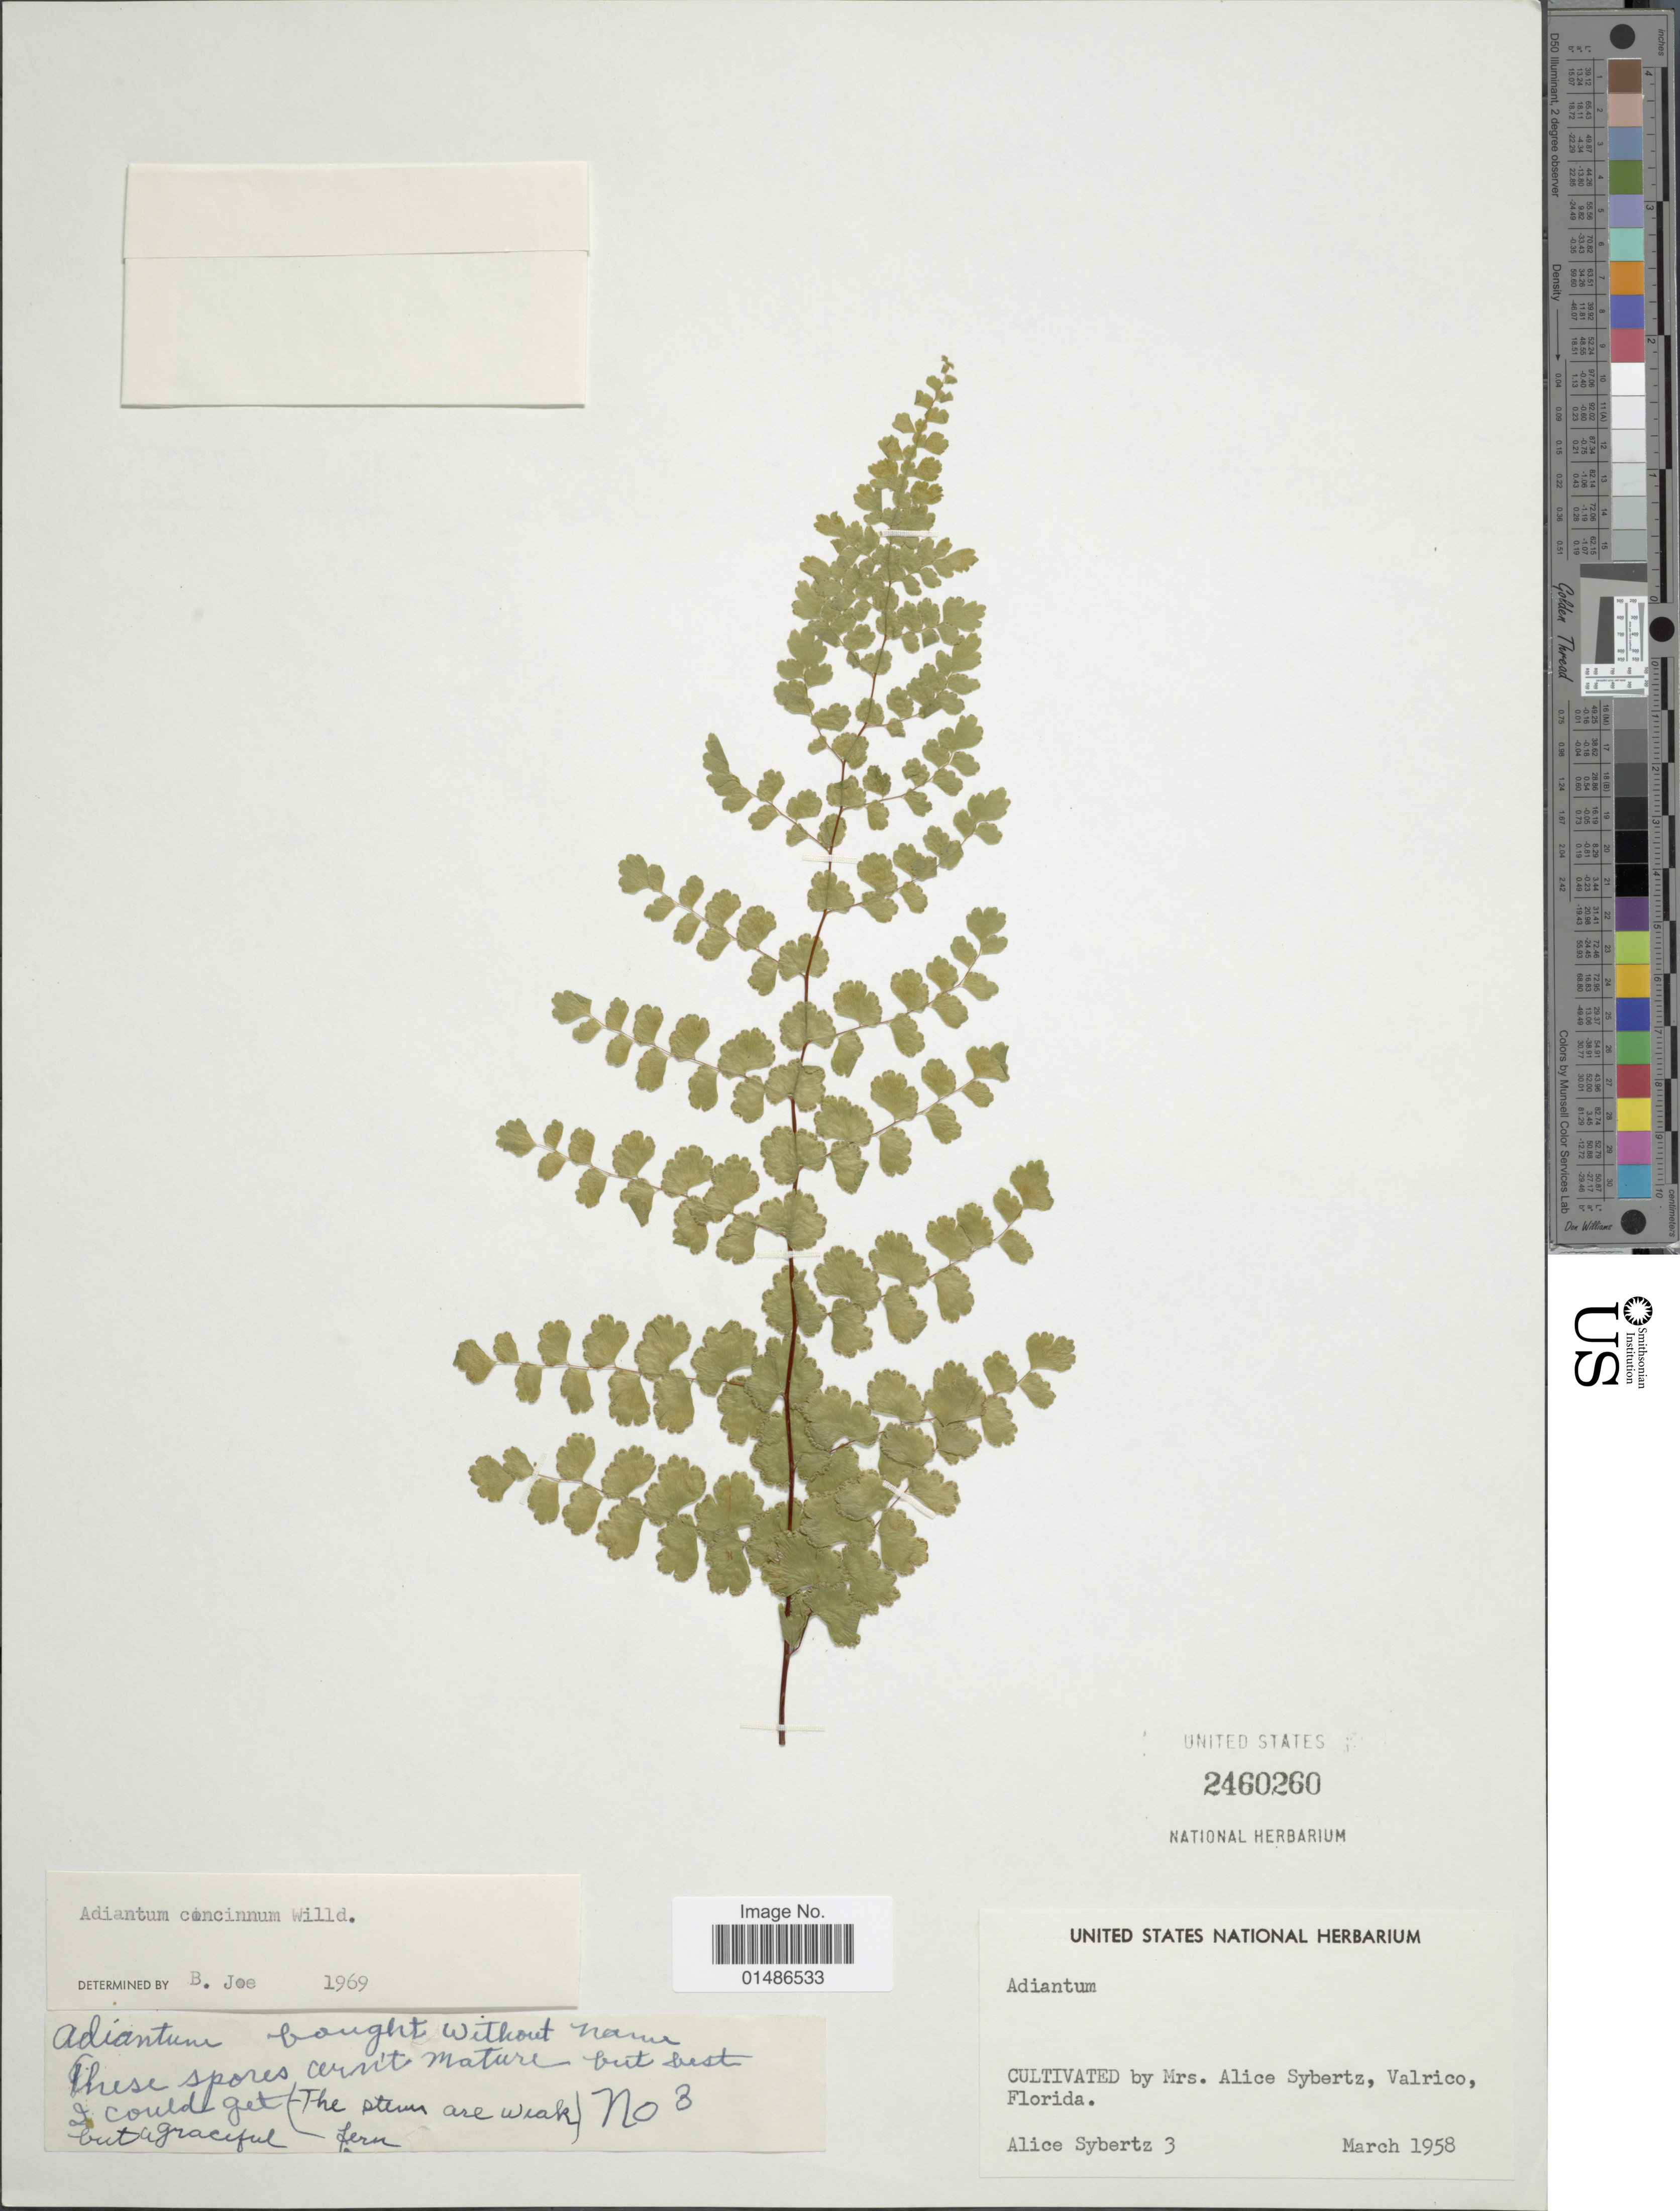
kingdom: Plantae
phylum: Tracheophyta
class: Polypodiopsida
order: Polypodiales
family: Pteridaceae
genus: Adiantum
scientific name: Adiantum concinnum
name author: Humb. & Bonpl. ex Willd.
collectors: A. Sybertz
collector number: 3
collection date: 1958-03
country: United States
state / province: Florida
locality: Valrico.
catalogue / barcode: US 2460260